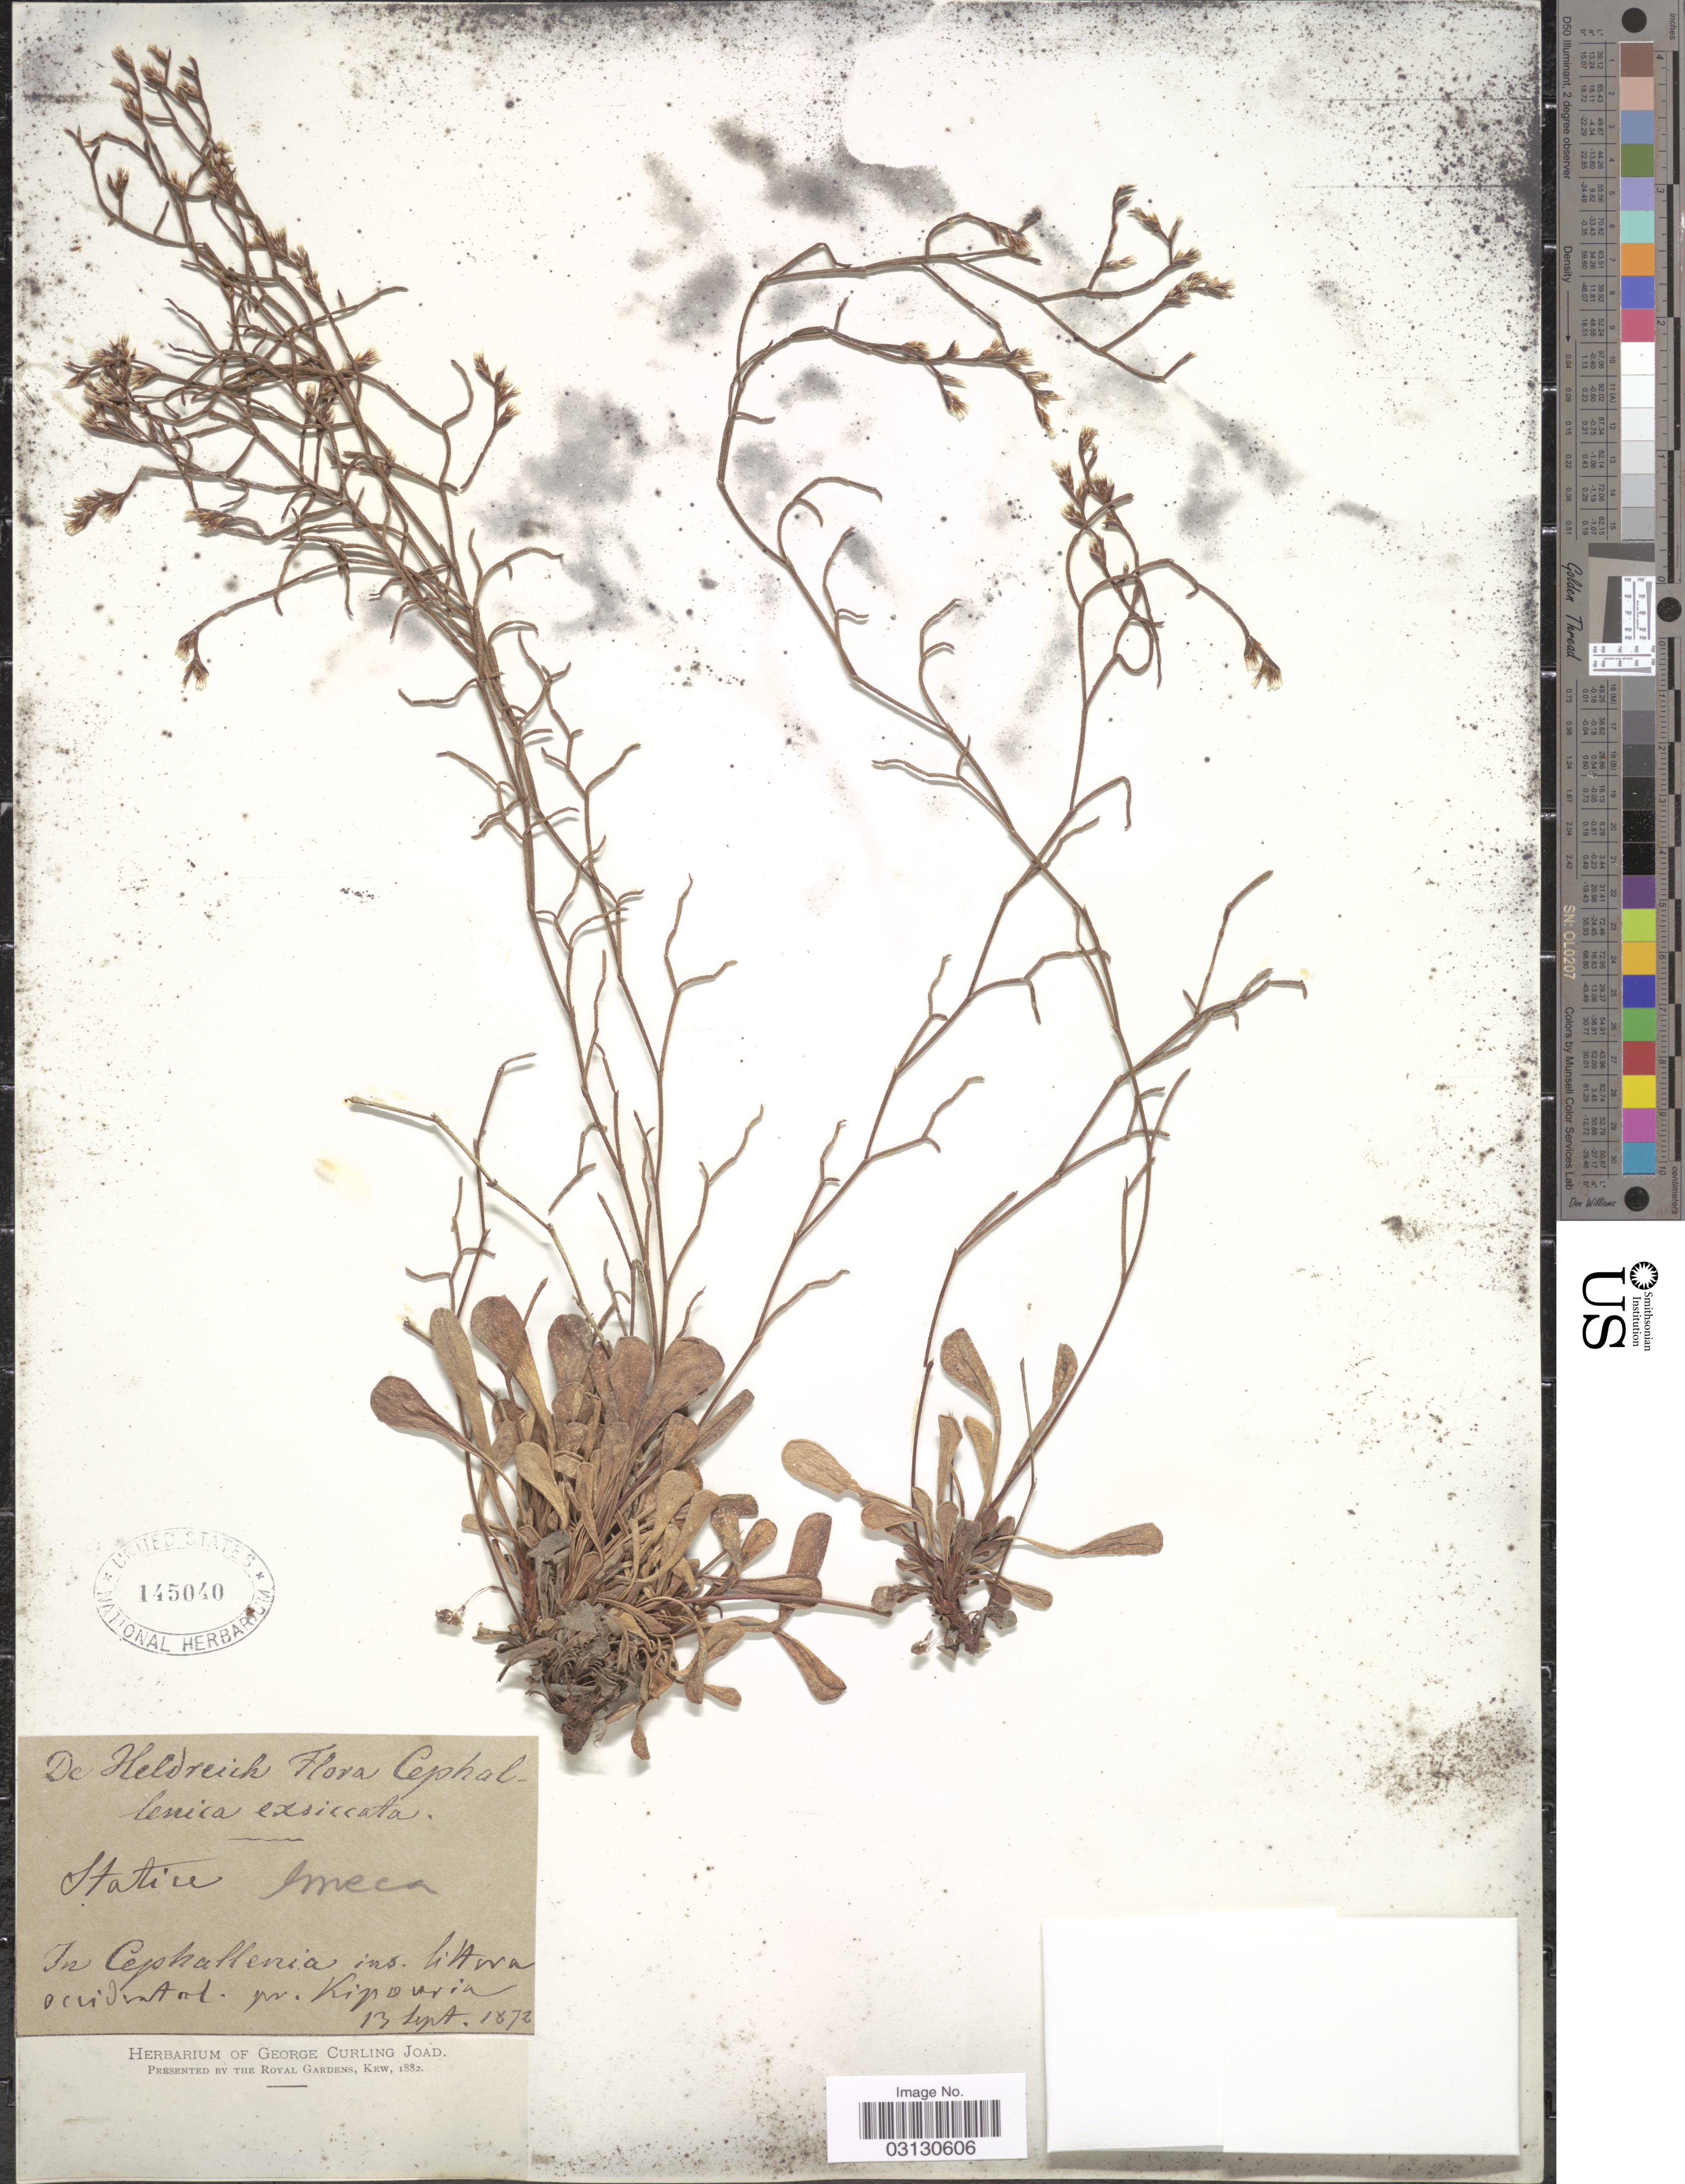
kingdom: Plantae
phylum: Tracheophyta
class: Magnoliopsida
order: Caryophyllales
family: Plumbaginaceae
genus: Limonium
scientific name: Limonium sp.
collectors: -. De Heldreich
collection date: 1872-09-13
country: Greece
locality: In Cephallenia ins. littora occidental. pr. Kipouria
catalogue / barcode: US 145040